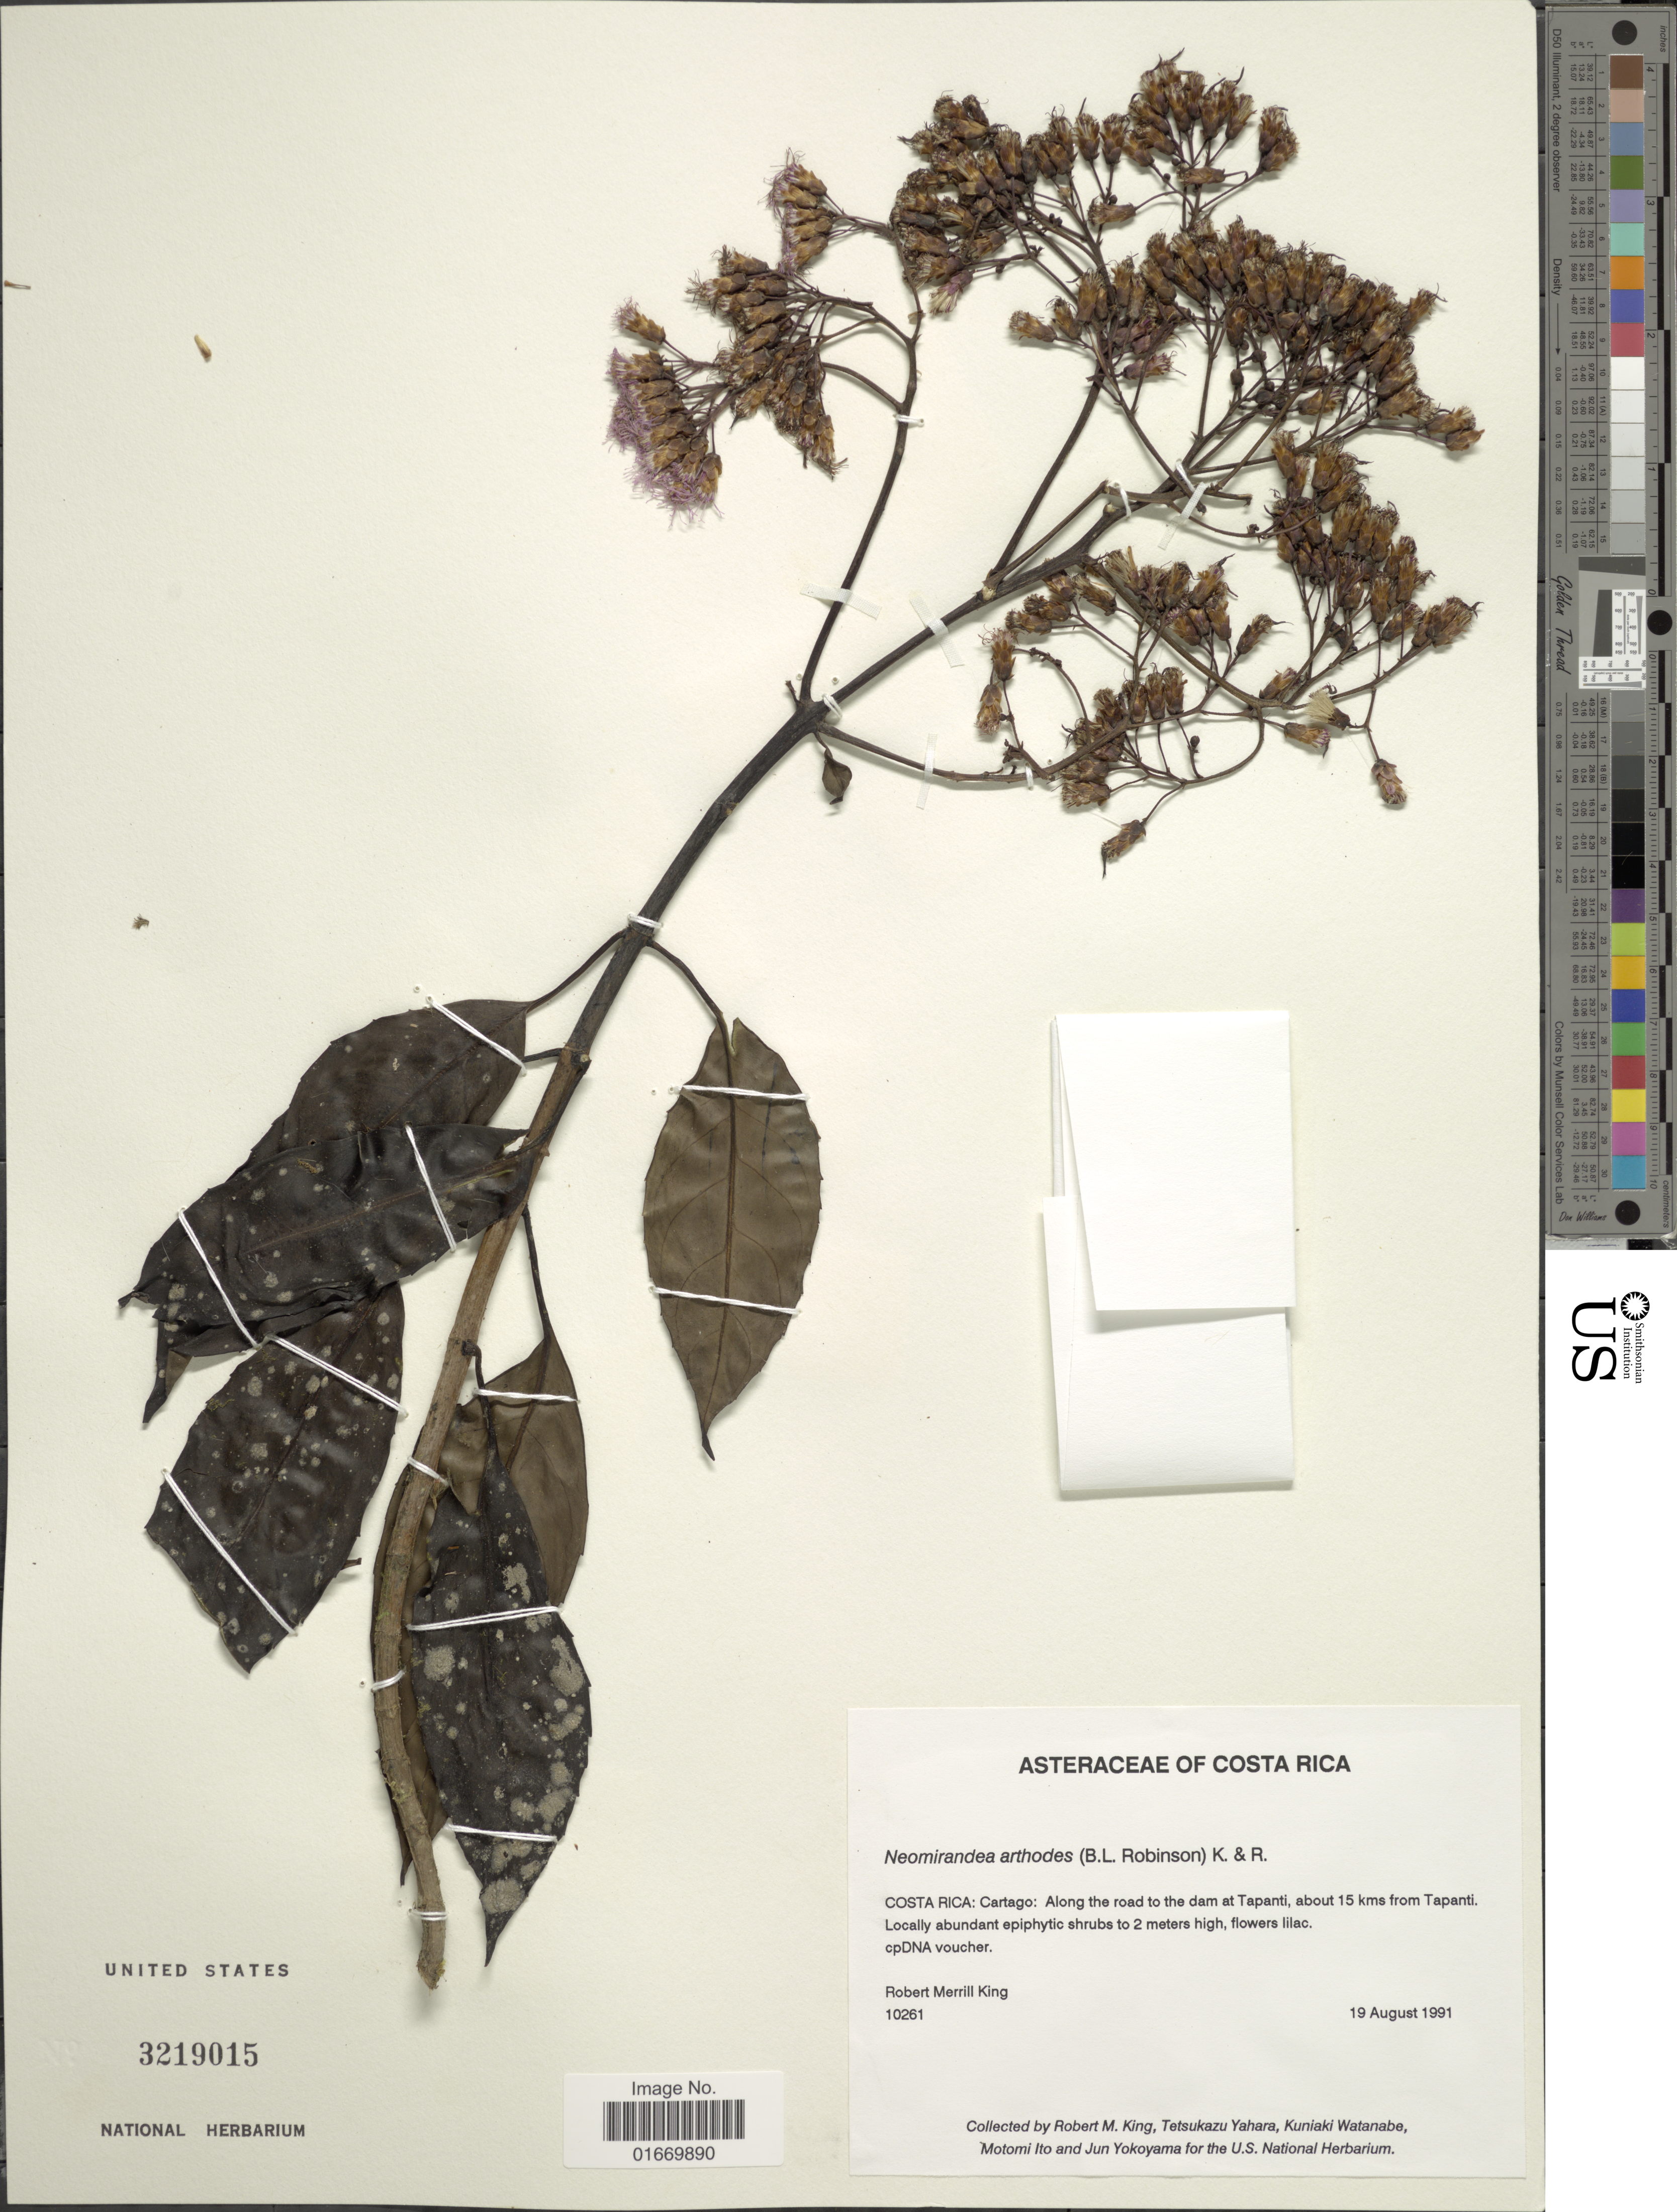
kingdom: Plantae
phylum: Tracheophyta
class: Magnoliopsida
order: Asterales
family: Asteraceae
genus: Neomirandea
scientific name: Neomirandea arthodes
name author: (B.L. Rob.) R.M. King & H. Rob.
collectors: R. M. King, T. Yahara, K. Watanabe, M. Ito & J. Yokoyama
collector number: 10261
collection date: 1991-08-19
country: Costa Rica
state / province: Cartago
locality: Along the road to the dam at Tapanti, about 15 kms from Tapanti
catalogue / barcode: US 3219015